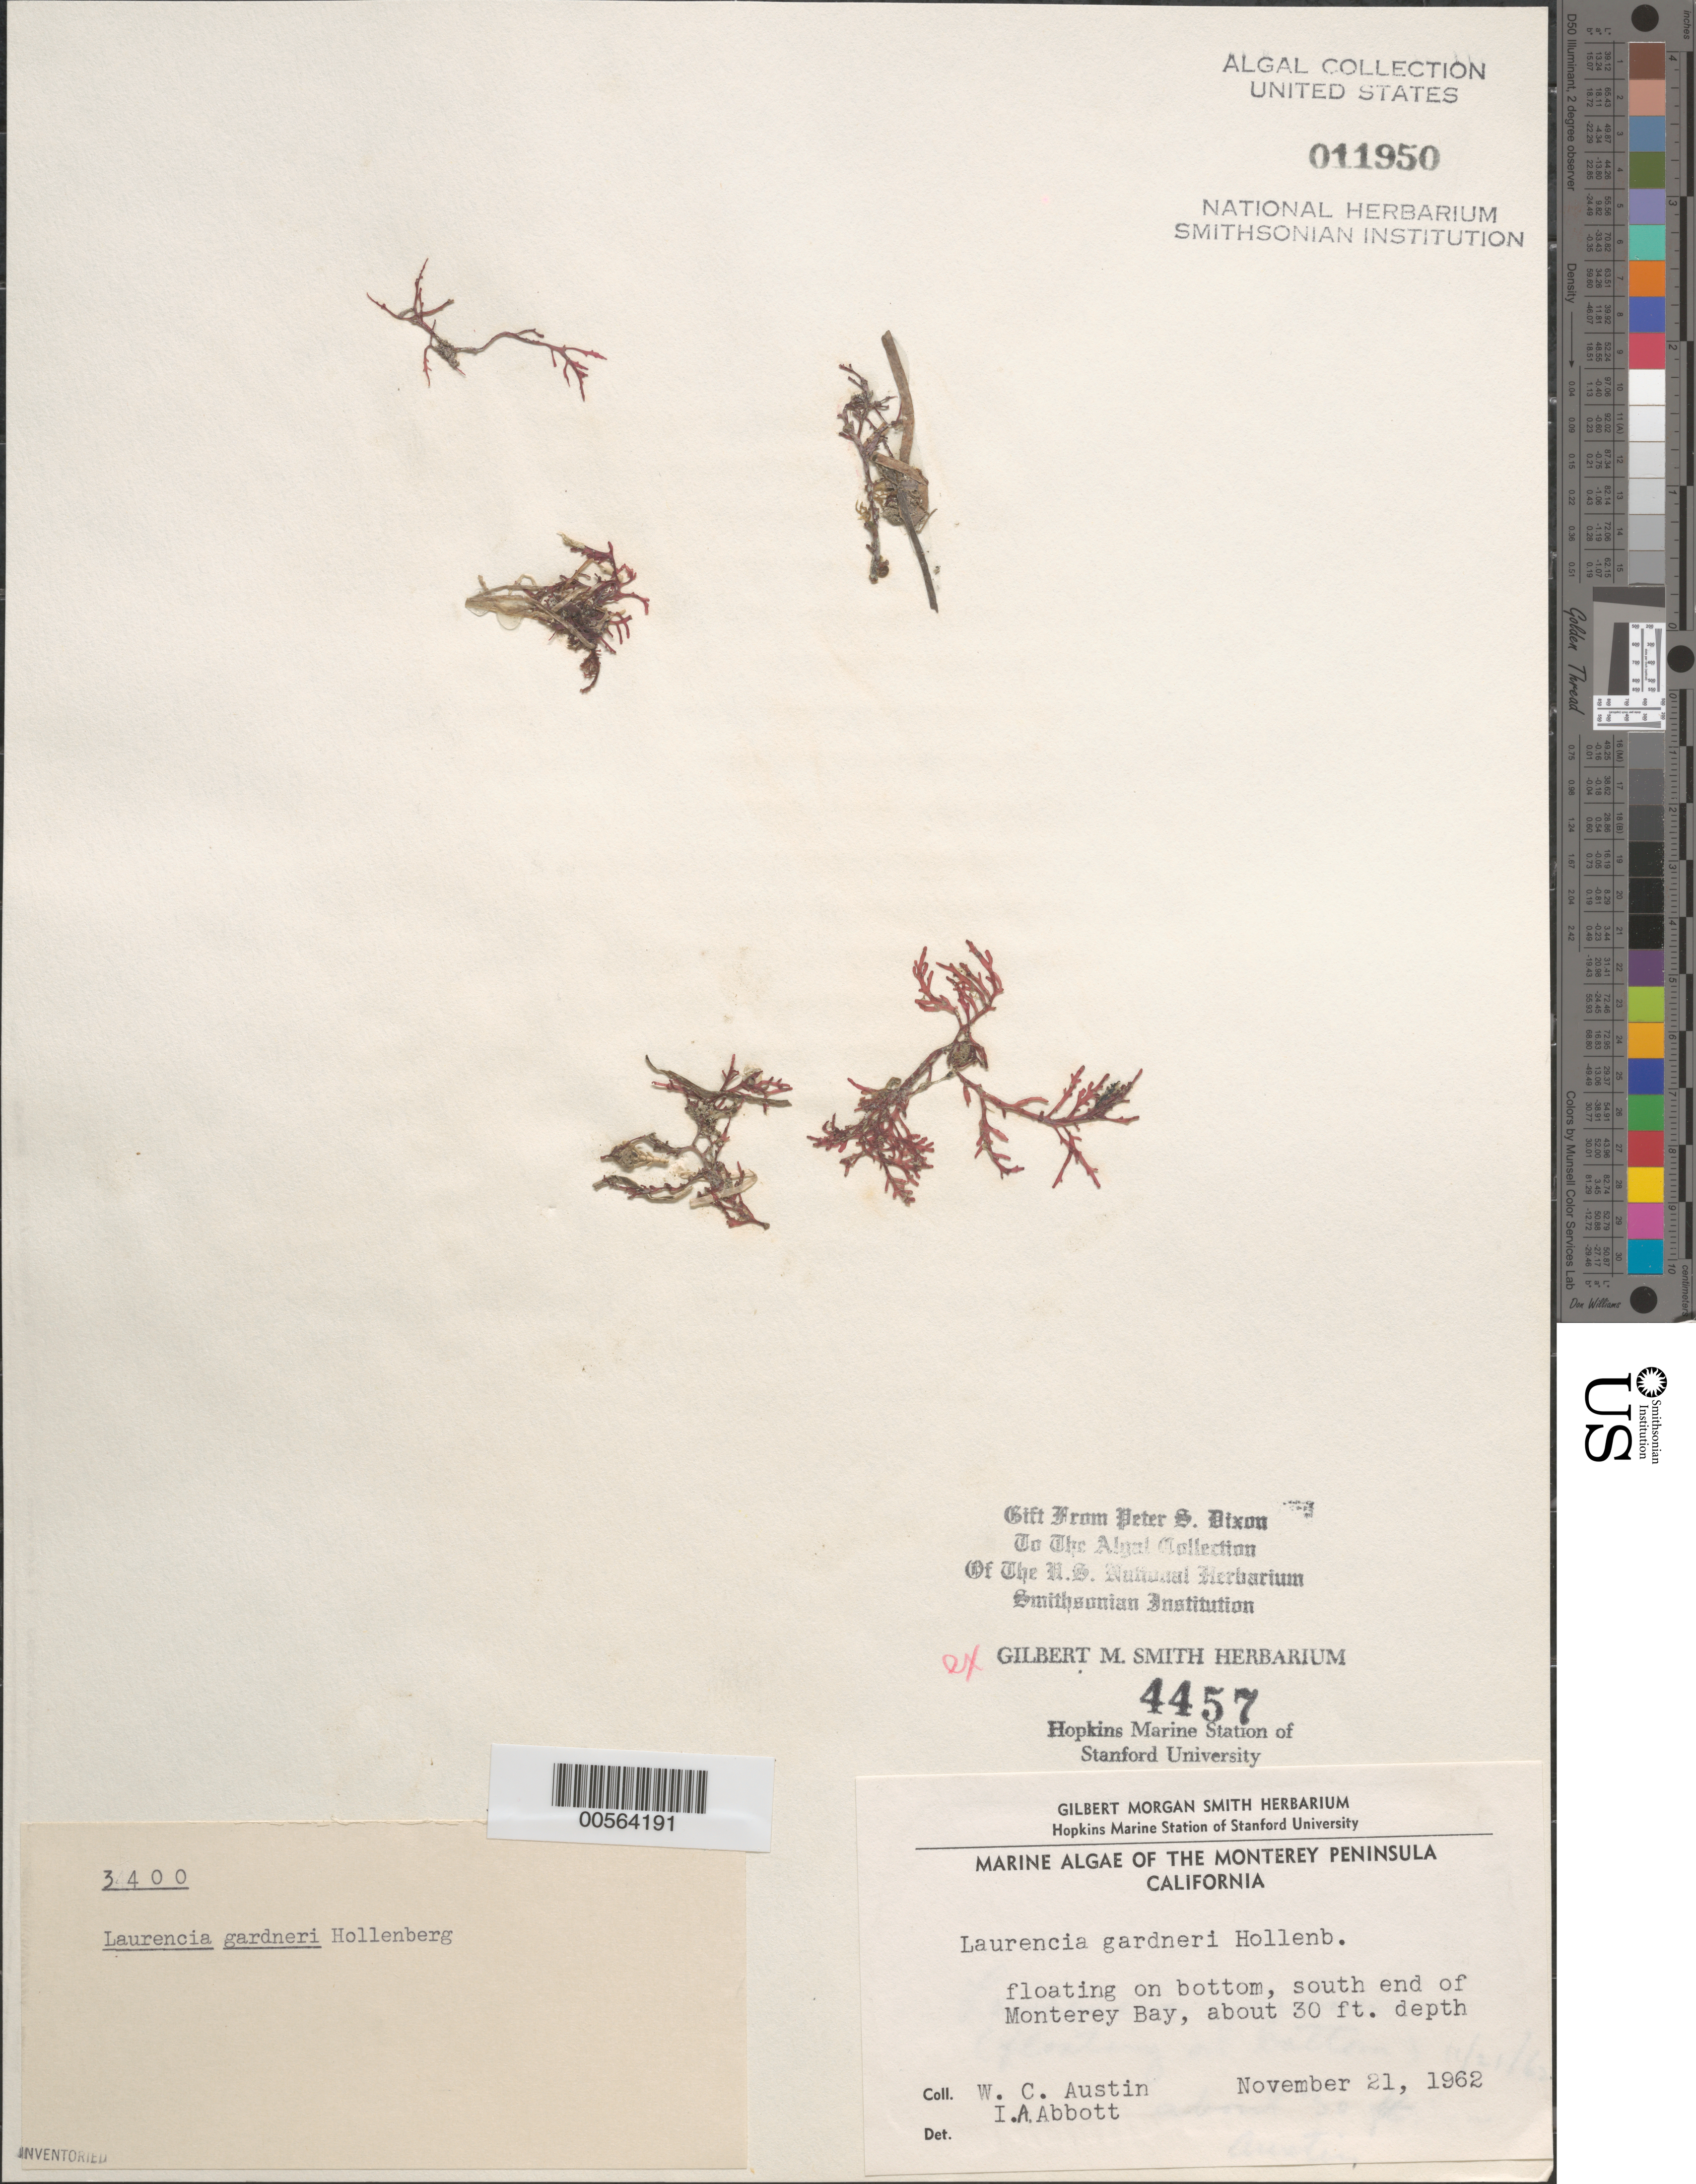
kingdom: Plantae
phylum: Rhodophyta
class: Florideophyceae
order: Ceramiales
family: Rhodomelaceae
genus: Laurencia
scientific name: Laurencia gardneri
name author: Hollenb. in G.M. Sm. & Hollenb.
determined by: Abbott, Isabella A.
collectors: W. Austin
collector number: PSD 3400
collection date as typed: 21 Nov 1962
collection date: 1962-11-21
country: United States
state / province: California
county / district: Monterey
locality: Monterey Bay, south end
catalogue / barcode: US 11950